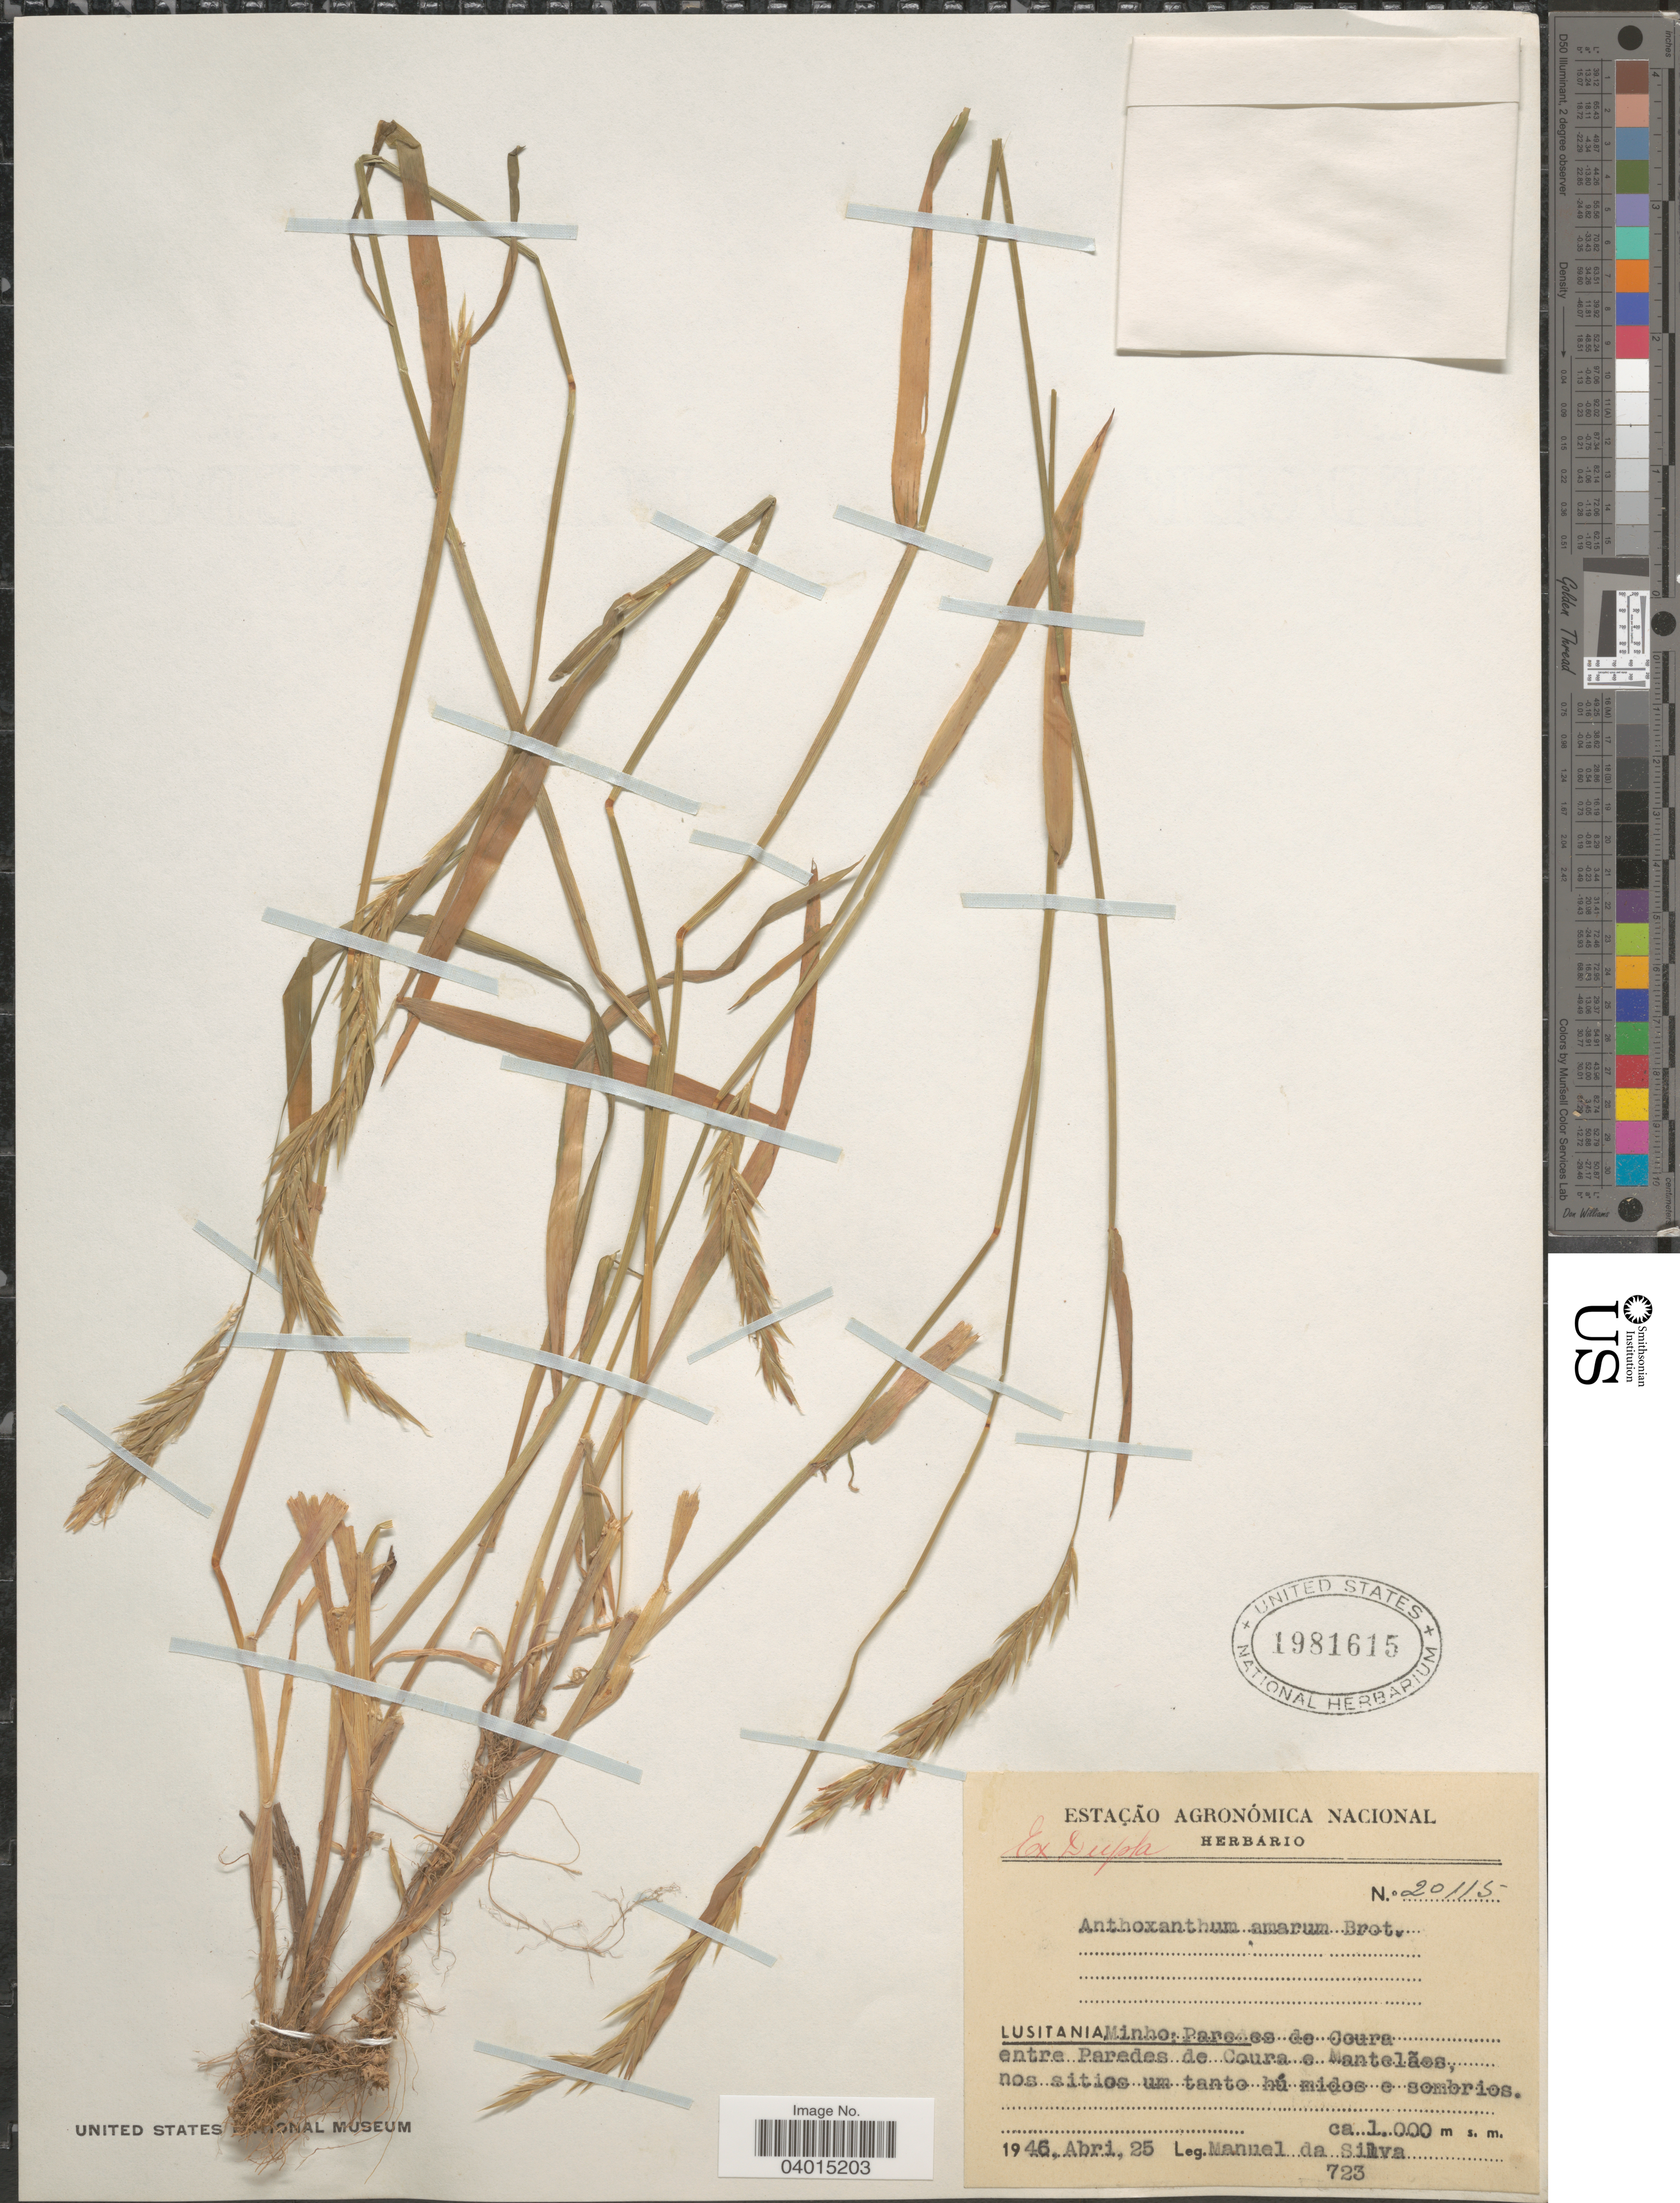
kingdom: Plantae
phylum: Tracheophyta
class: Liliopsida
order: Poales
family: Poaceae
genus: Anthoxanthum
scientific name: Anthoxanthum amarum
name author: Brot.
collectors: M. Da Silva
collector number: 723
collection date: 1946-04-25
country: Portugal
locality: Lusitania, Minho: Paredes de Coura entre Paredes de Coura e Mantelãos, not sitios um tanto húmidos e sombrios.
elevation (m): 1000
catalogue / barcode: US 1981615